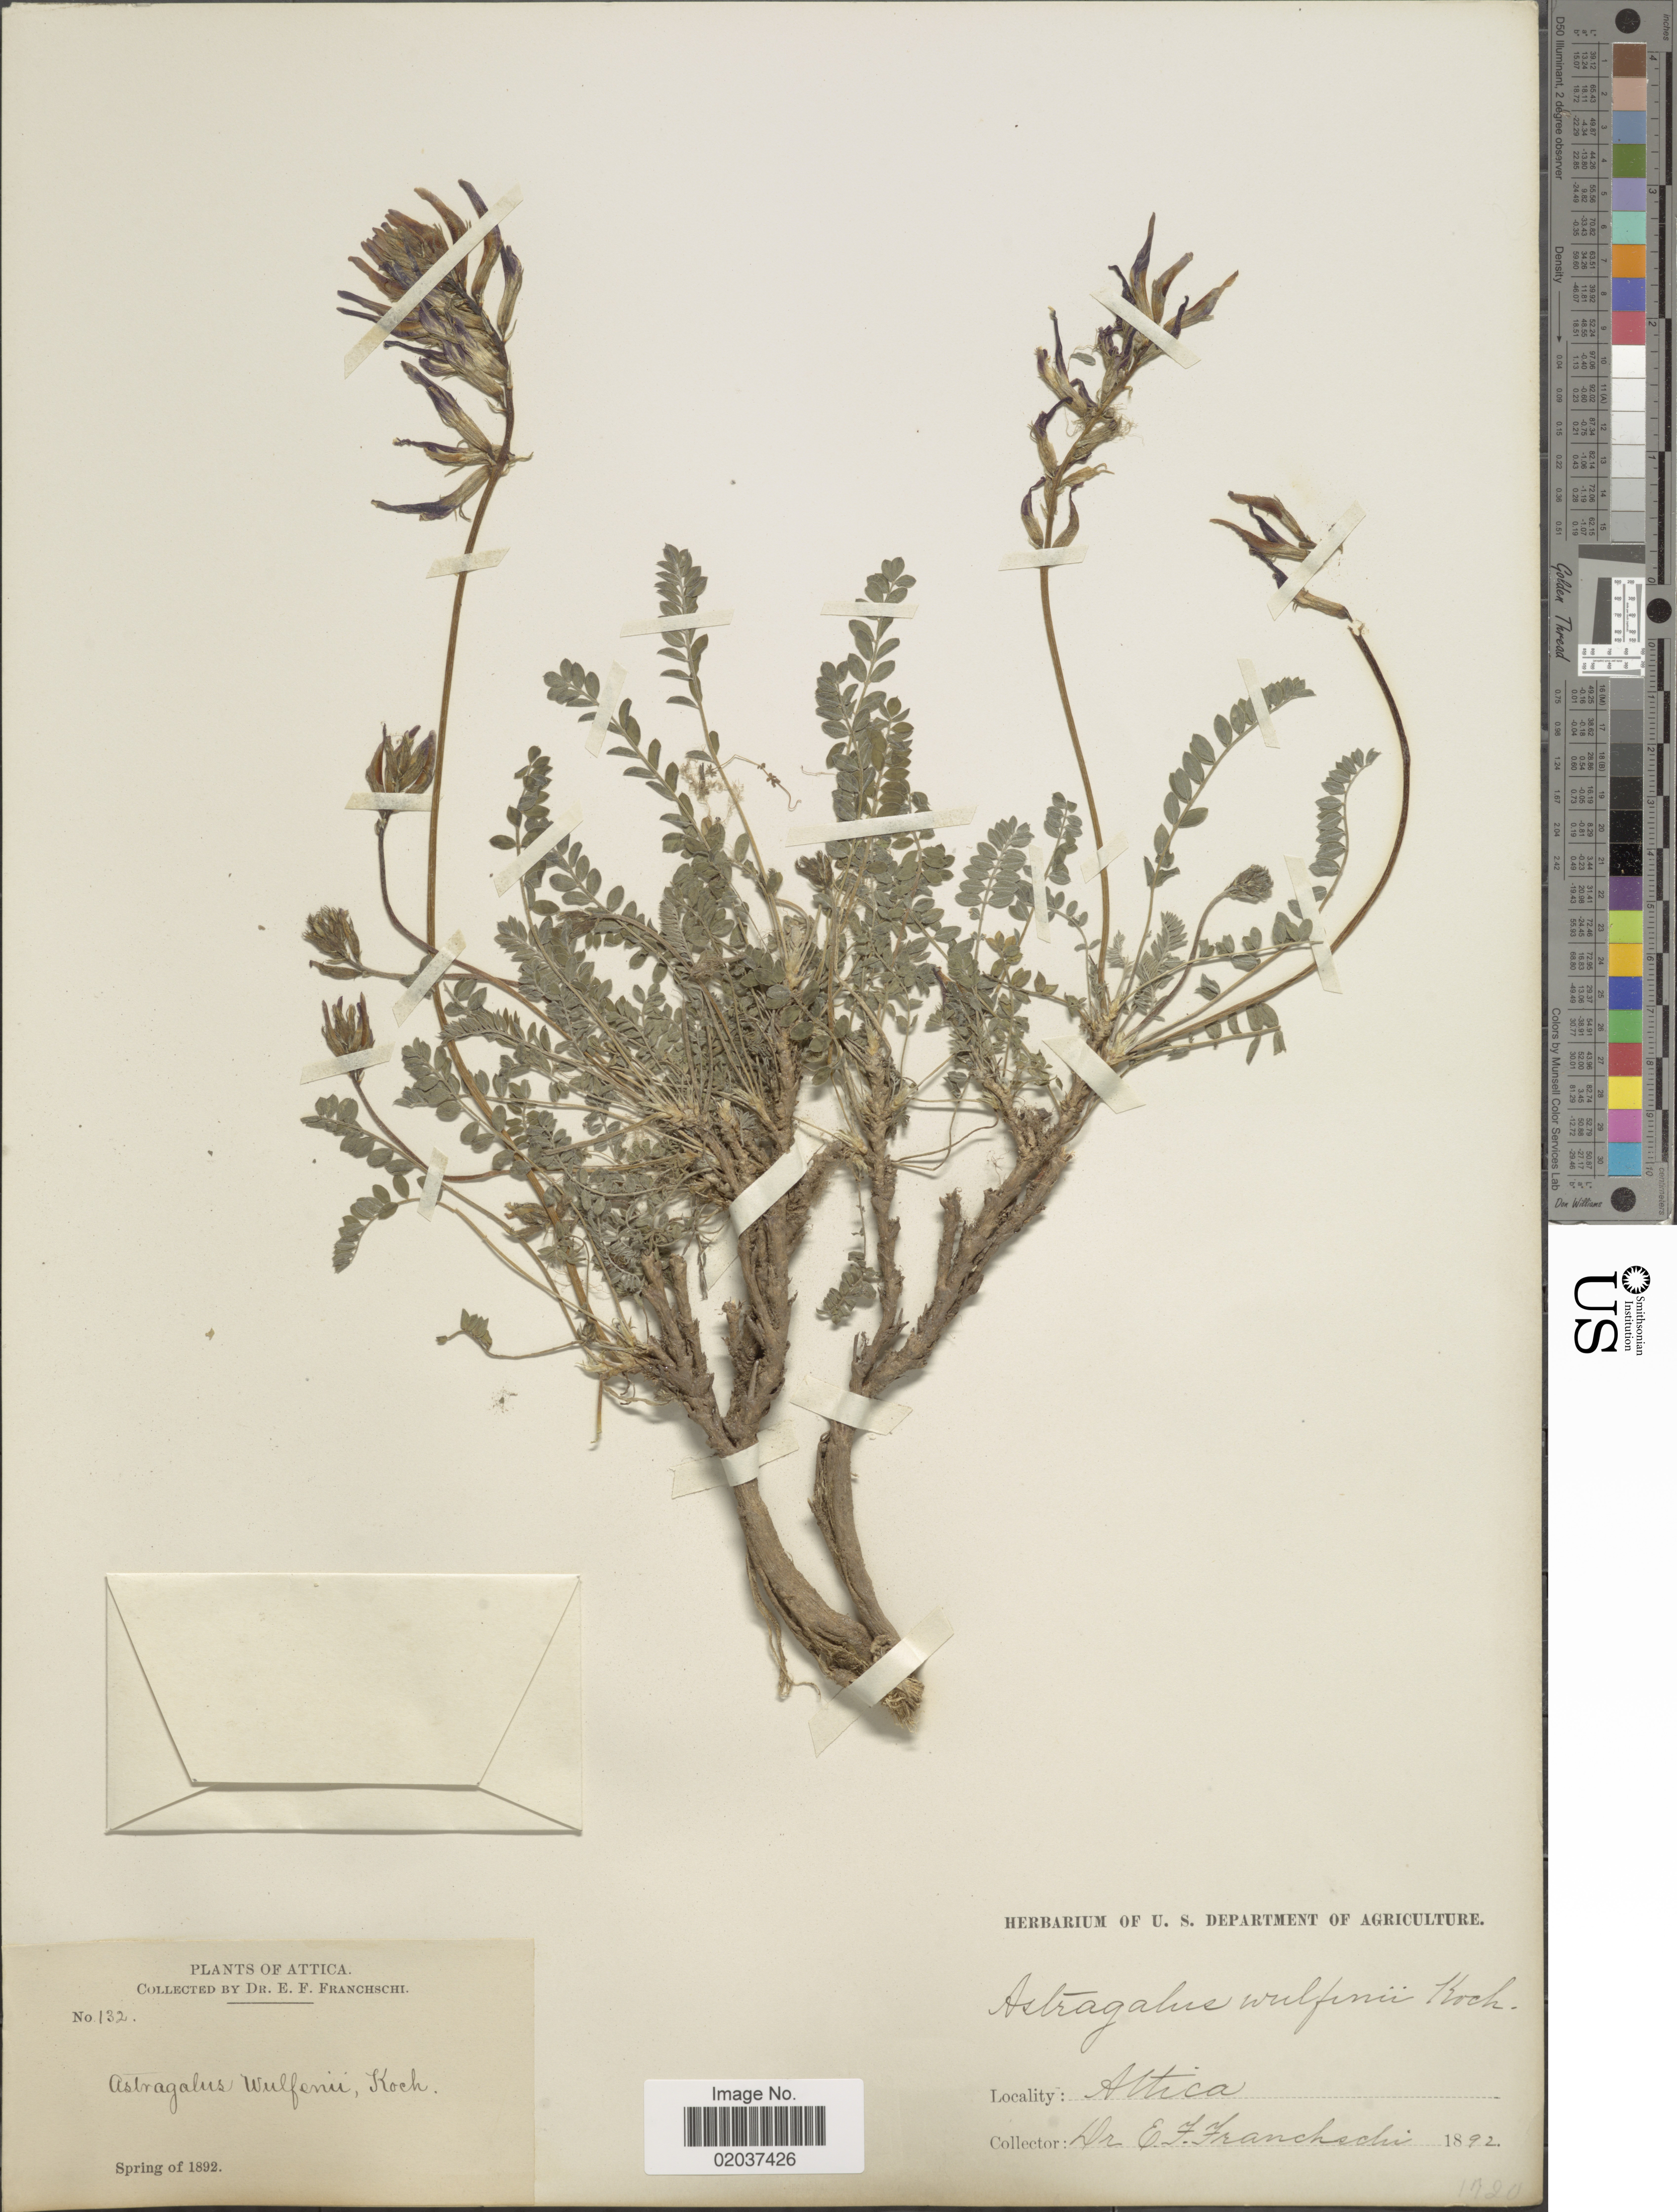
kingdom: Plantae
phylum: Tracheophyta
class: Magnoliopsida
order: Fabales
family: Fabaceae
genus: Astragalus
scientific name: Astragalus wulfenii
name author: Koch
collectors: E. Franchschi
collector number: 132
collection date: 1892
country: Greece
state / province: Attica